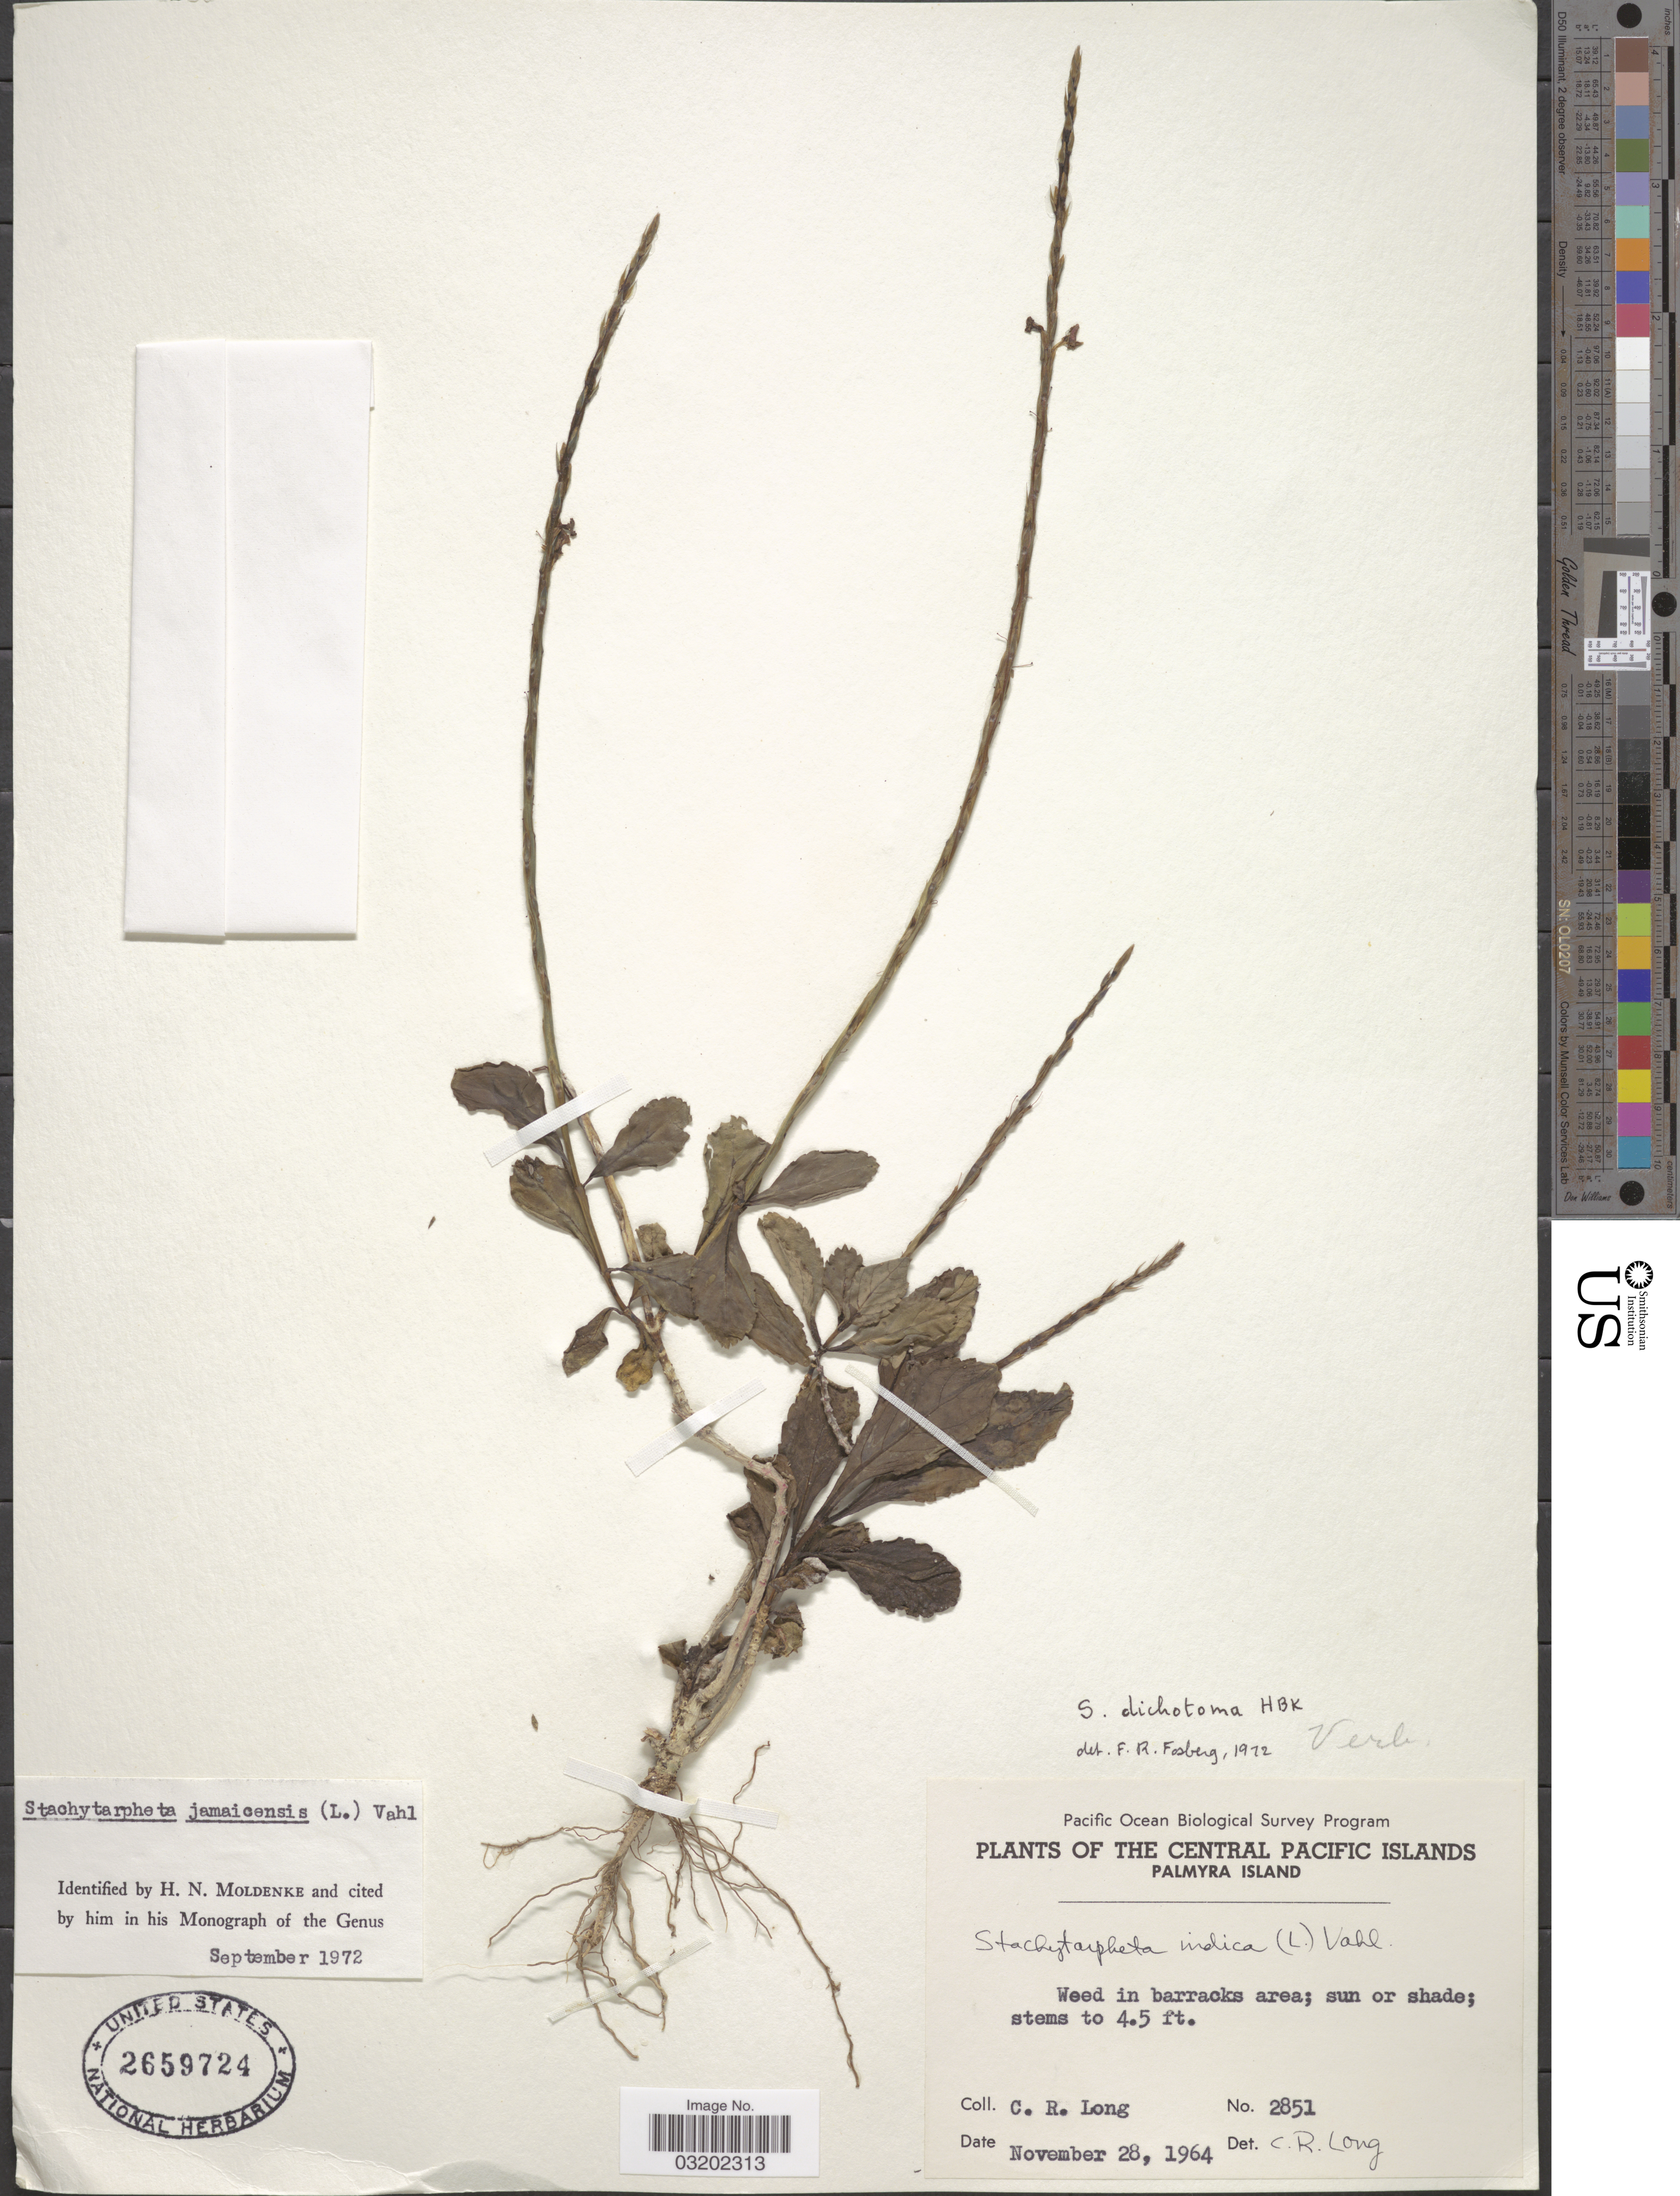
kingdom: Plantae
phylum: Tracheophyta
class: Magnoliopsida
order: Lamiales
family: Verbenaceae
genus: Stachytarpheta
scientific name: Stachytarpheta jamaicensis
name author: (L.) Vahl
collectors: C. R. Long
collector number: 2851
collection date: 1964-11-28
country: U.S. Administered Pacific Islands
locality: The Central Pacific Islands. Palmyra Island.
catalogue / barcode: US 2659724